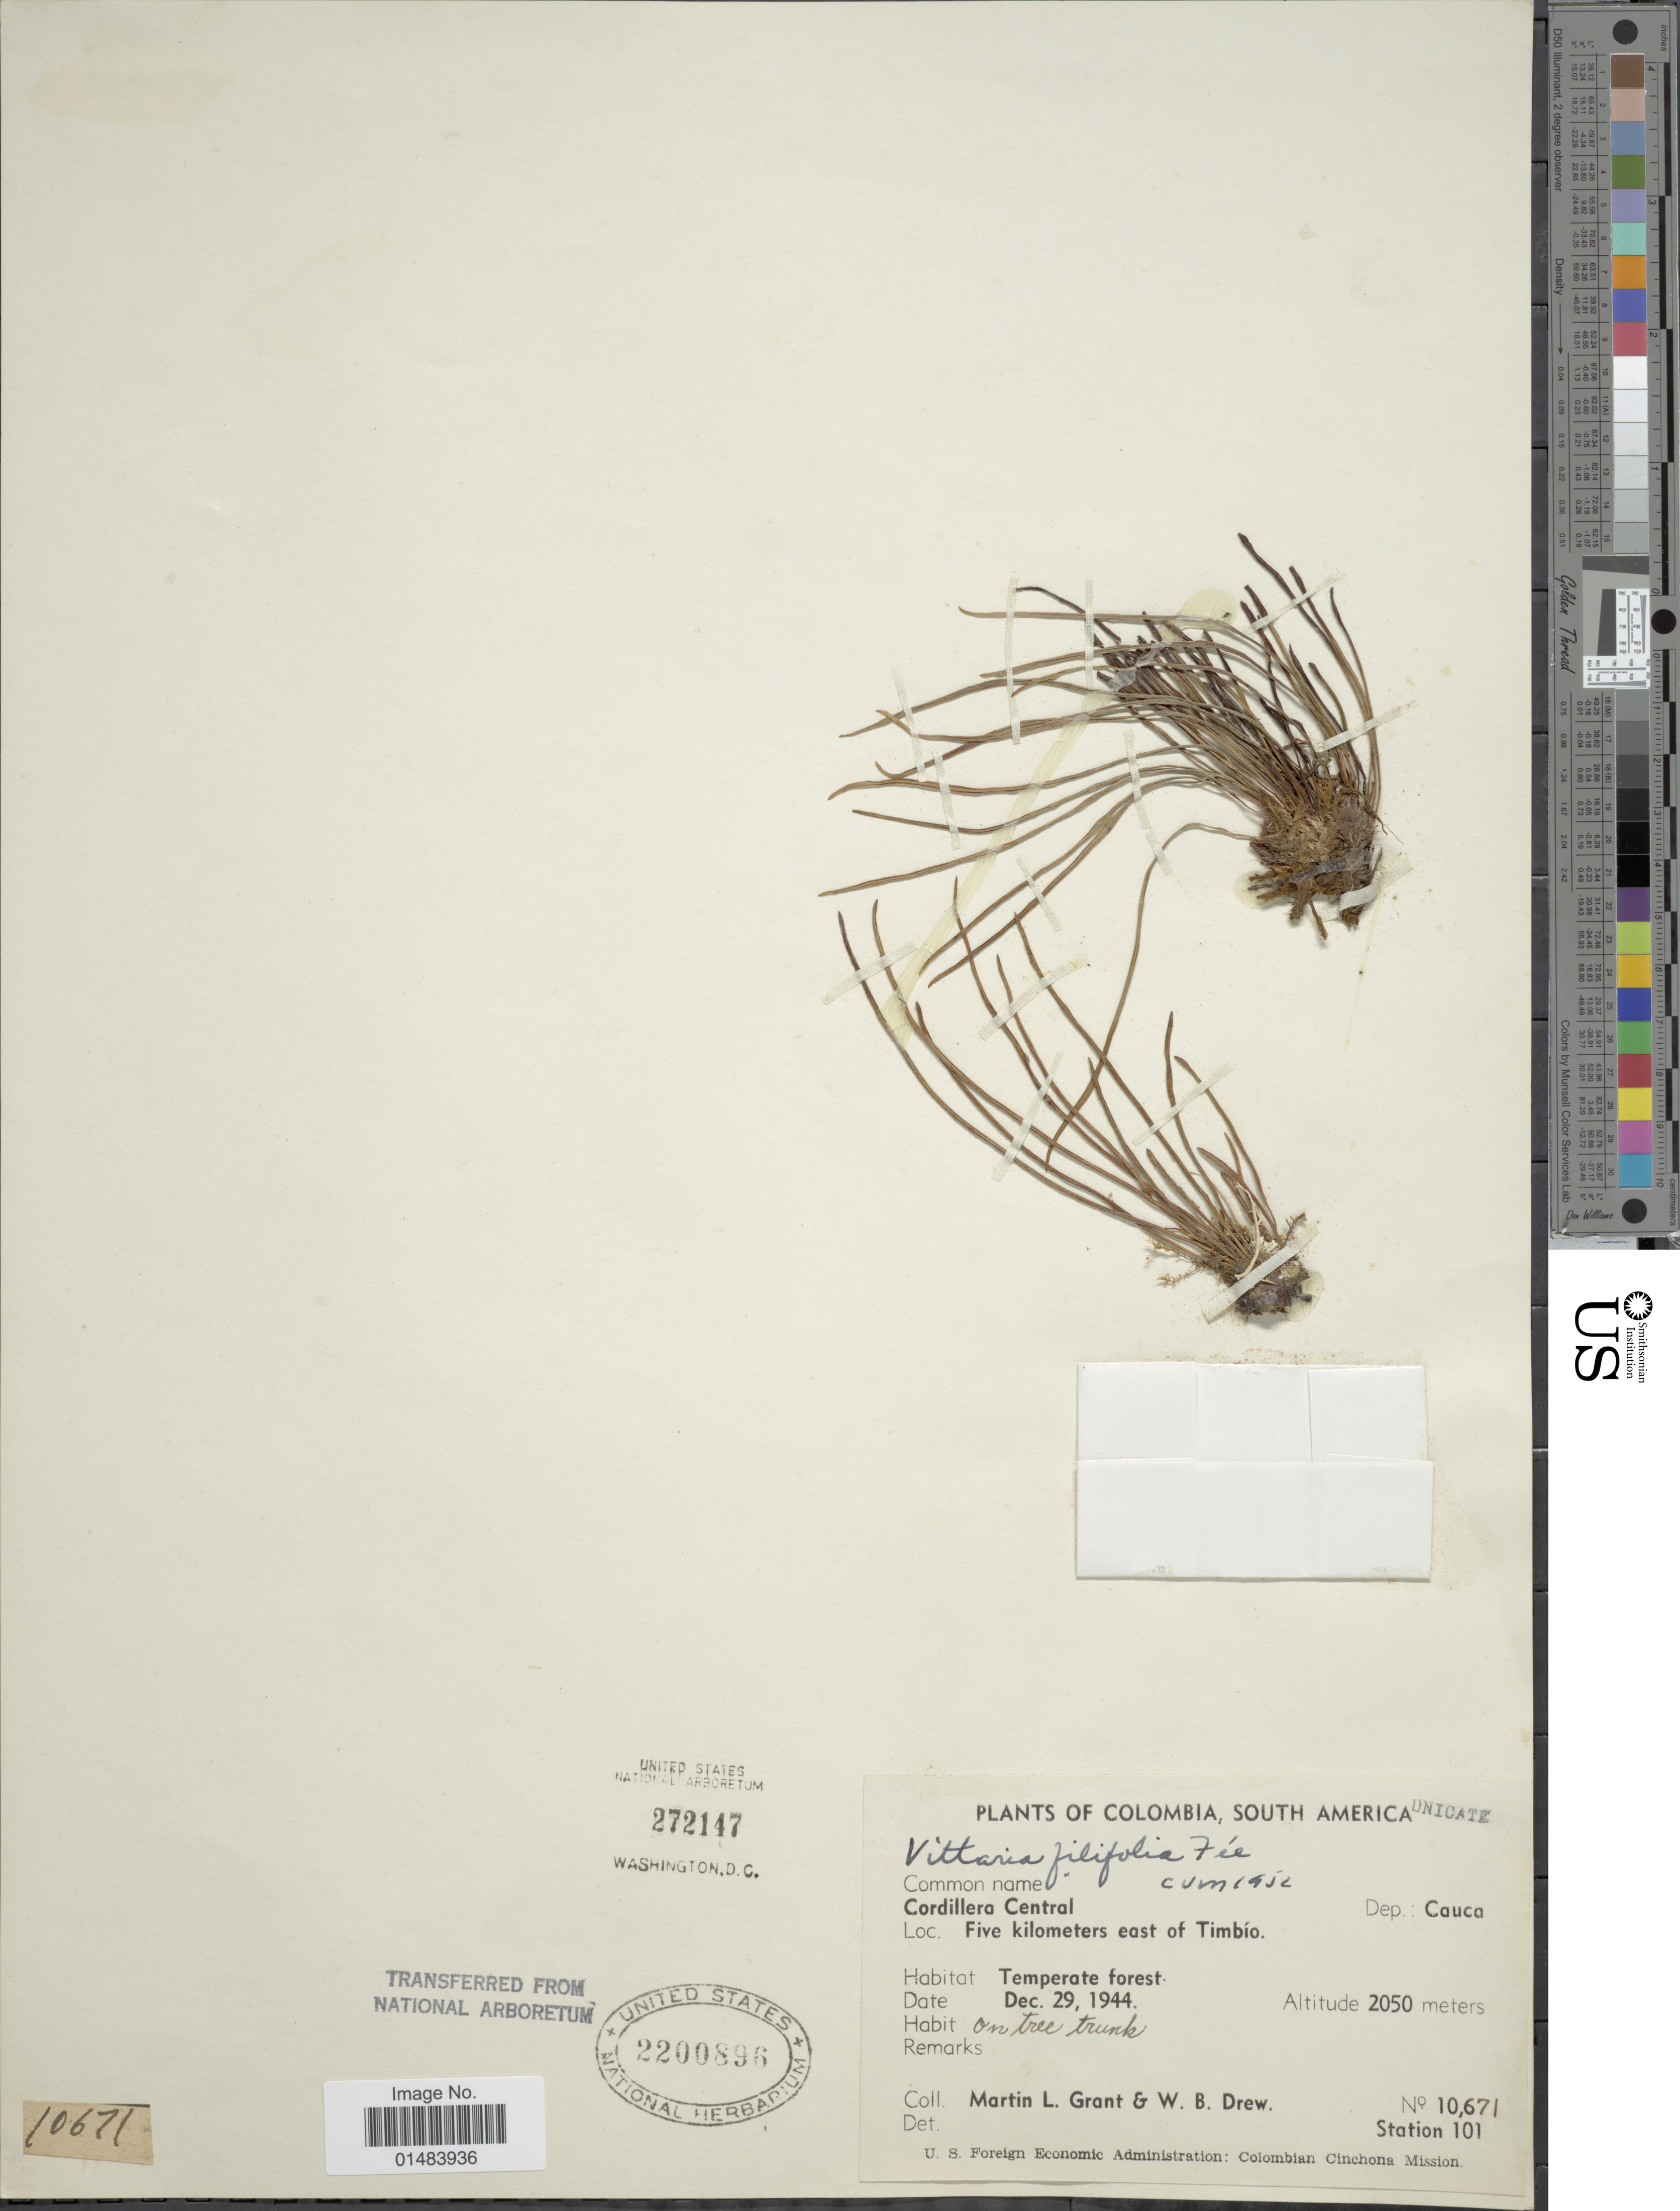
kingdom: Plantae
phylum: Tracheophyta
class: Polypodiopsida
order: Polypodiales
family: Pteridaceae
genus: Vittaria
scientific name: Vittaria graminifolia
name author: Kaulf.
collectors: M. L. Grant & W. B. Drew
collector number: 10671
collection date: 1944-12-29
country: Colombia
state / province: Cauca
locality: South America, Cordillera Oriental, Dep.: Cauca, Loc. Five kilometers east of Timbio.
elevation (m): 2050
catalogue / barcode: US 2200896